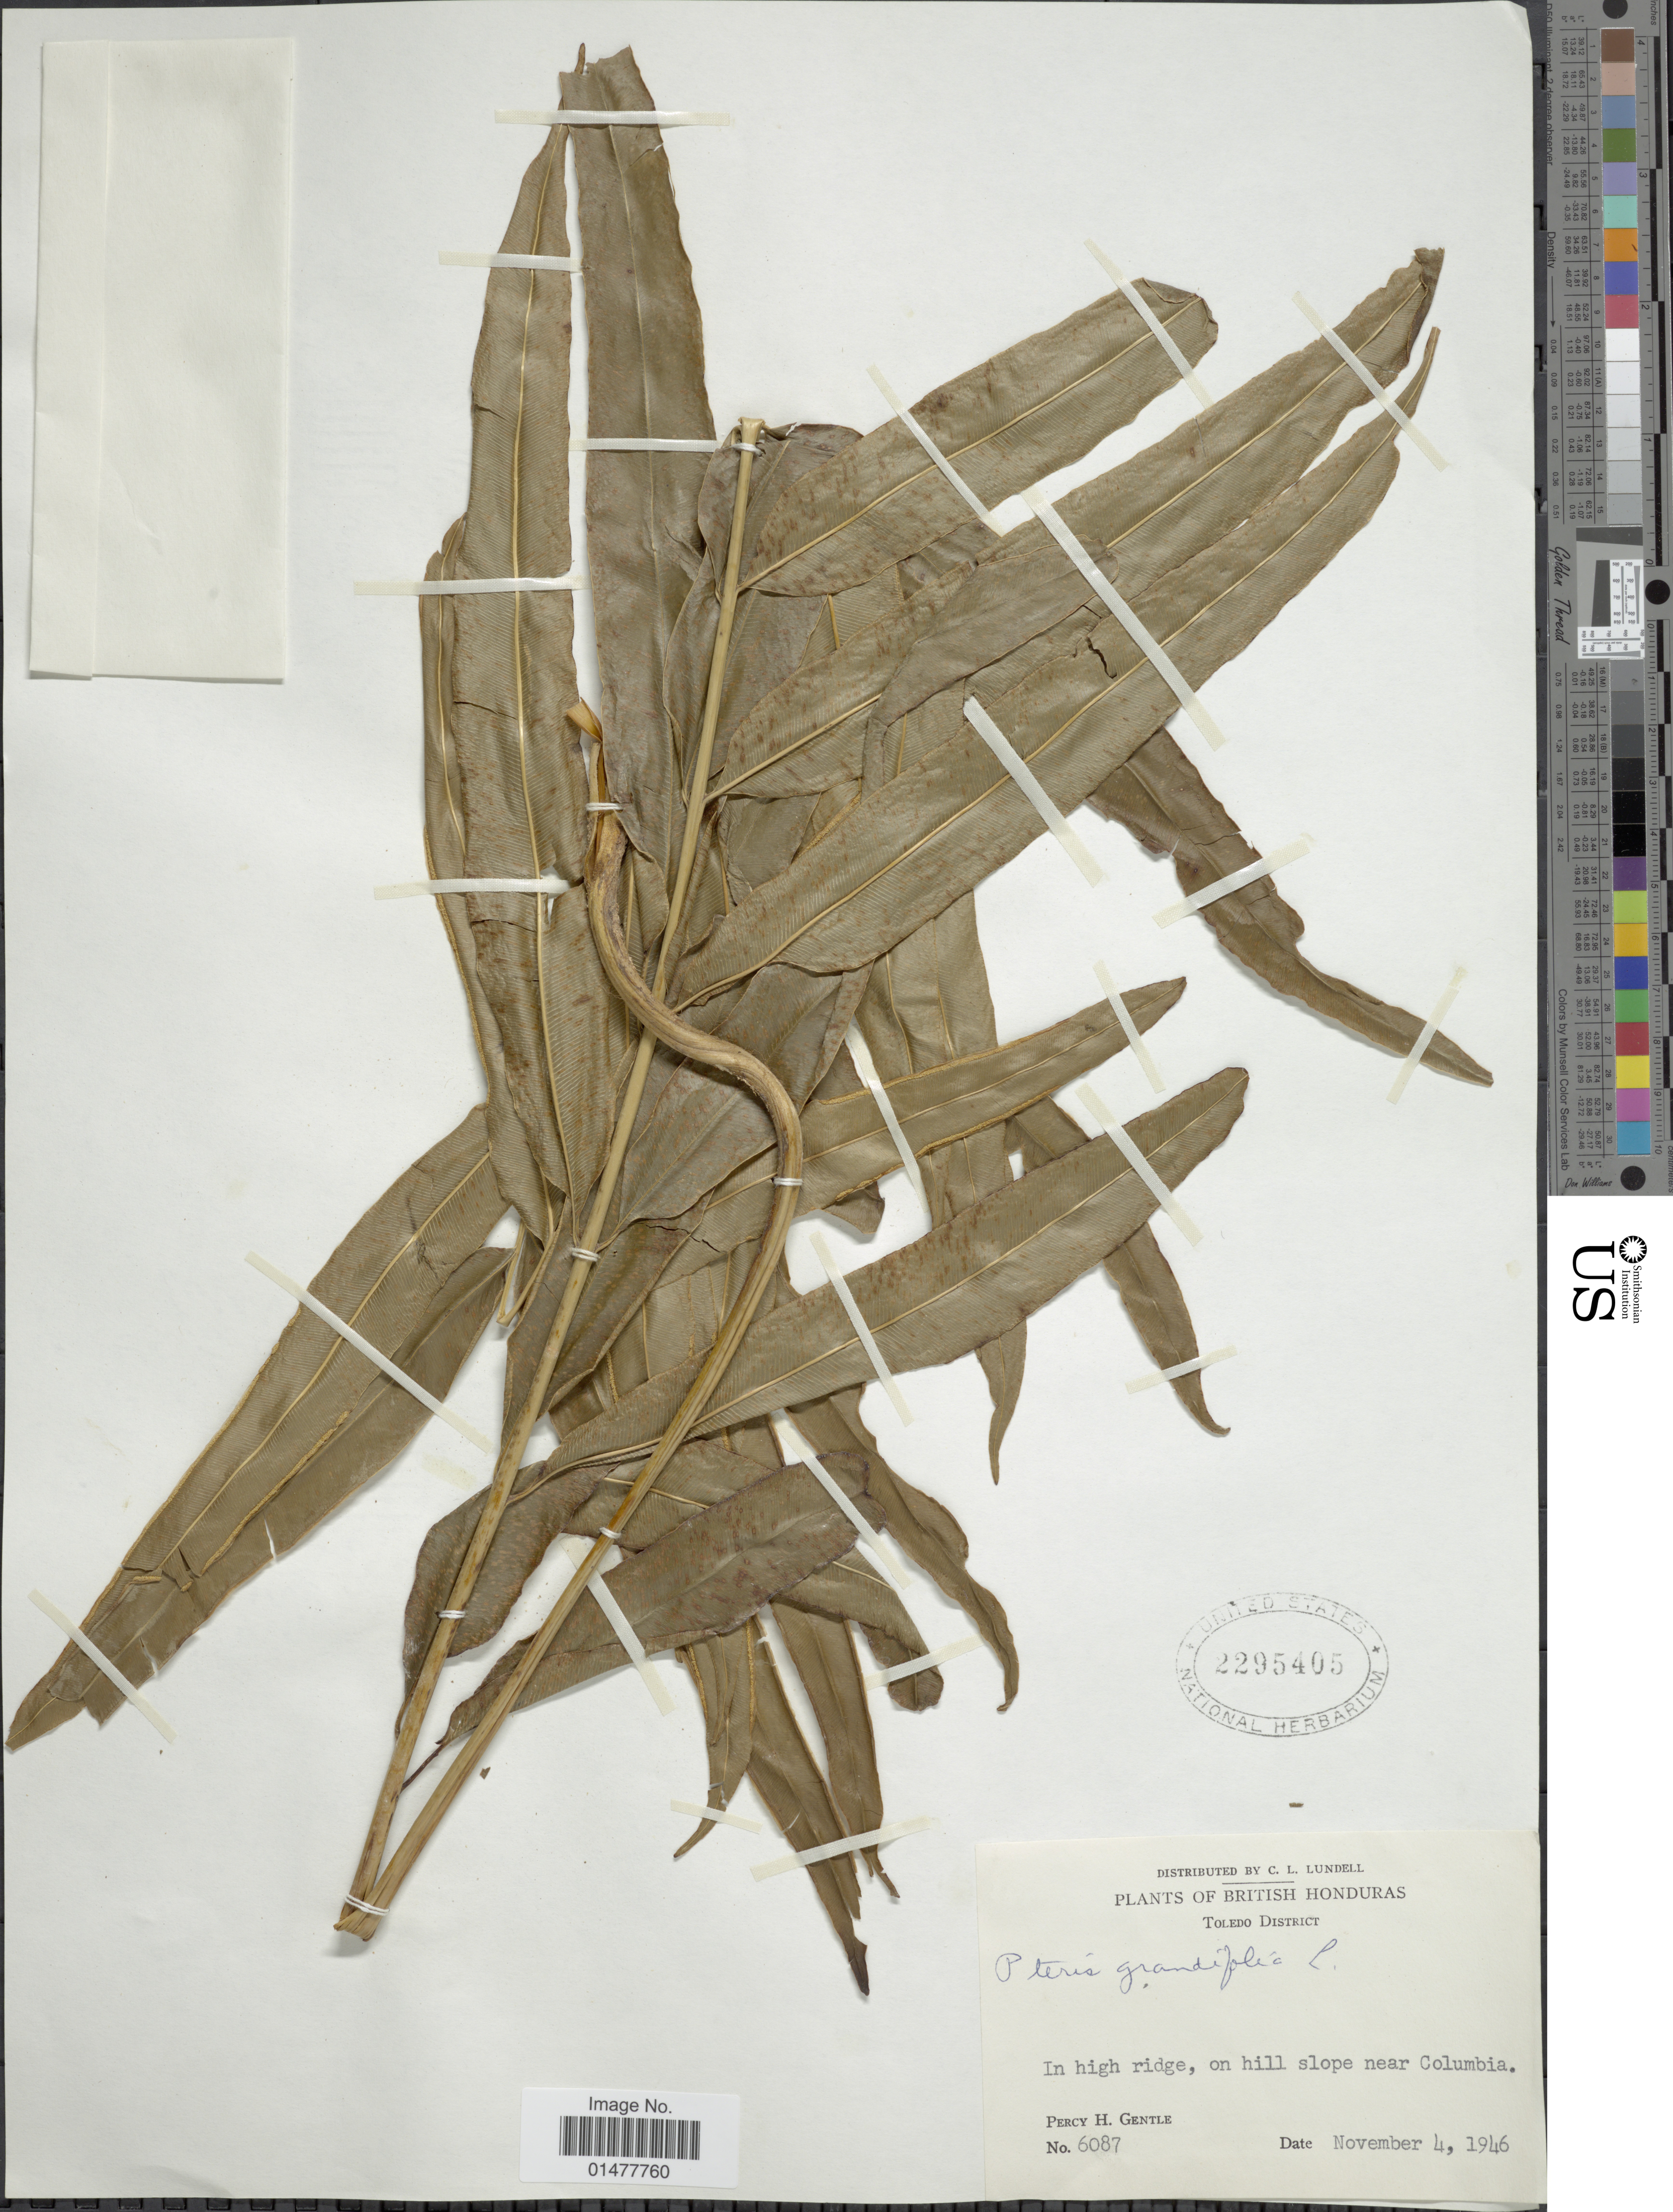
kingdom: Plantae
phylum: Tracheophyta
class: Polypodiopsida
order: Polypodiales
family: Pteridaceae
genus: Pteris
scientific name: Pteris grandifolia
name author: L.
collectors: P. H. Gentle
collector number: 6087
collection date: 1946-11-04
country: Belize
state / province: Toledo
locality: British Honduras, Toledo District. In high ridge, on hill slope near Columbia.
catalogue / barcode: US 2295405